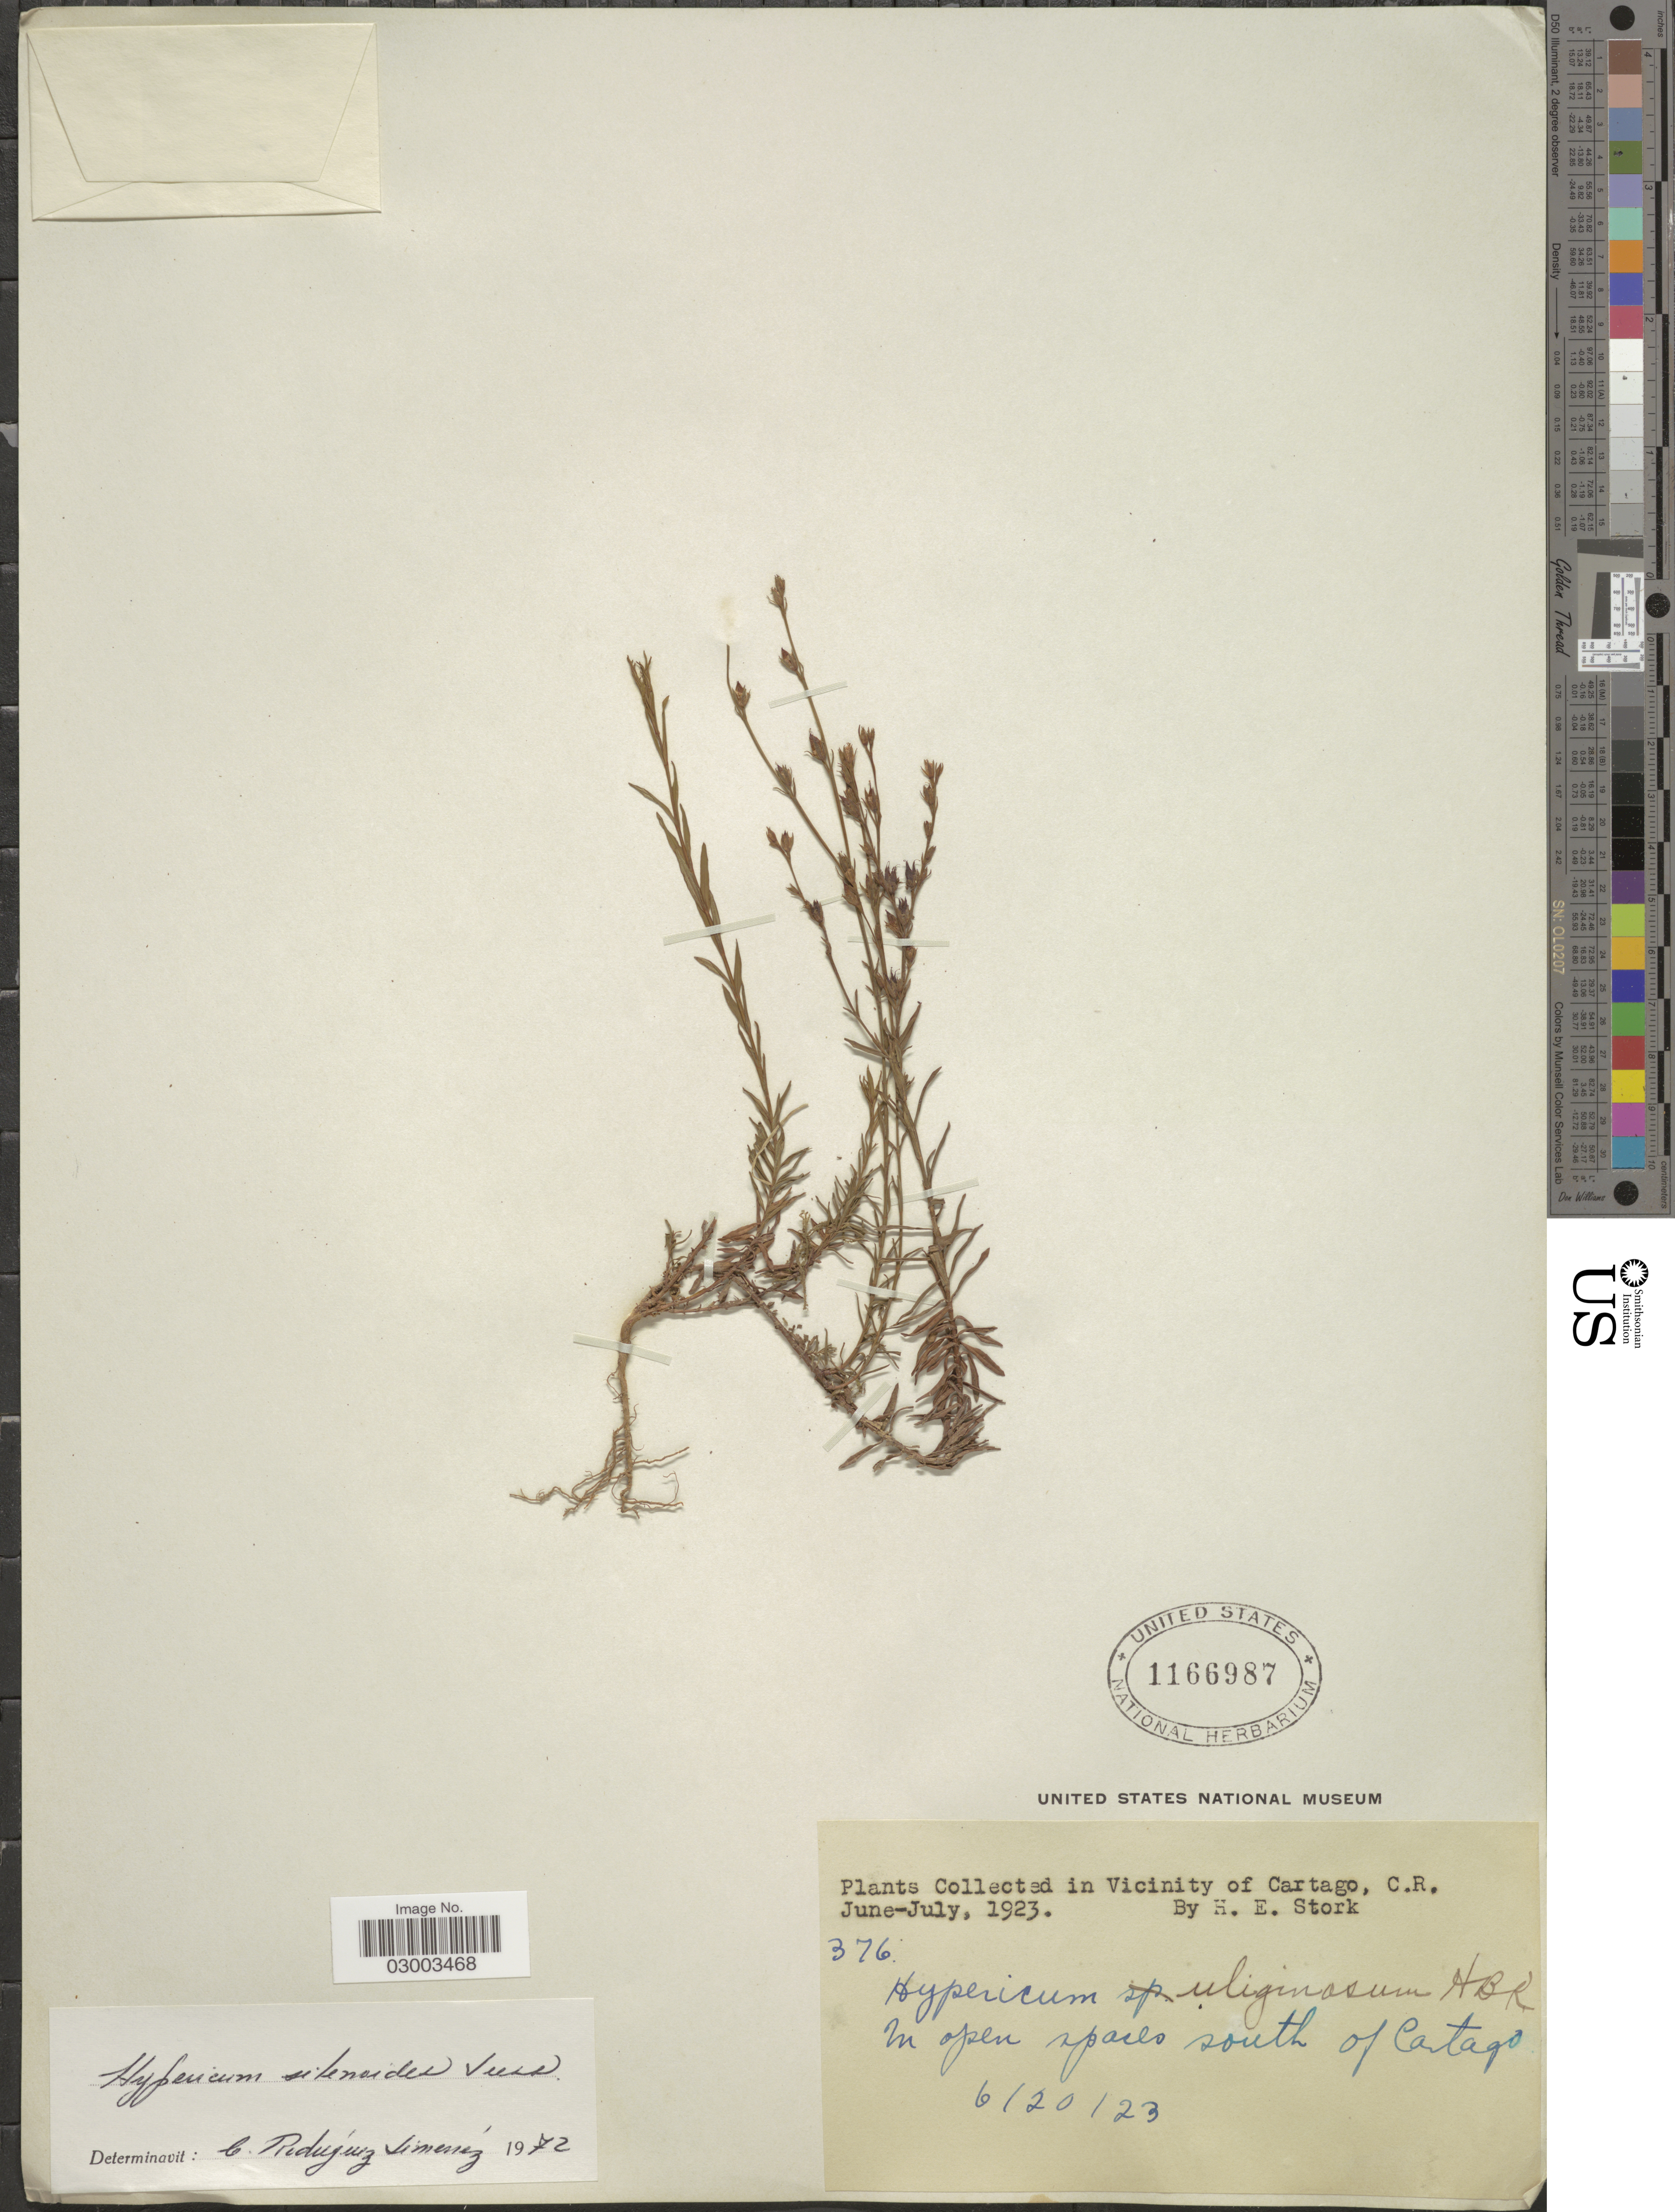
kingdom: Plantae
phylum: Tracheophyta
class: Magnoliopsida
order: Malpighiales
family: Hypericaceae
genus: Hypericum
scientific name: Hypericum silenoides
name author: Juss.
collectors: H. E. Stork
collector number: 376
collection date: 1923-06-20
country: Costa Rica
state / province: Cartago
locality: In Vicinity of Cartago. In open spaces south of Cartago.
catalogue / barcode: US 1166987